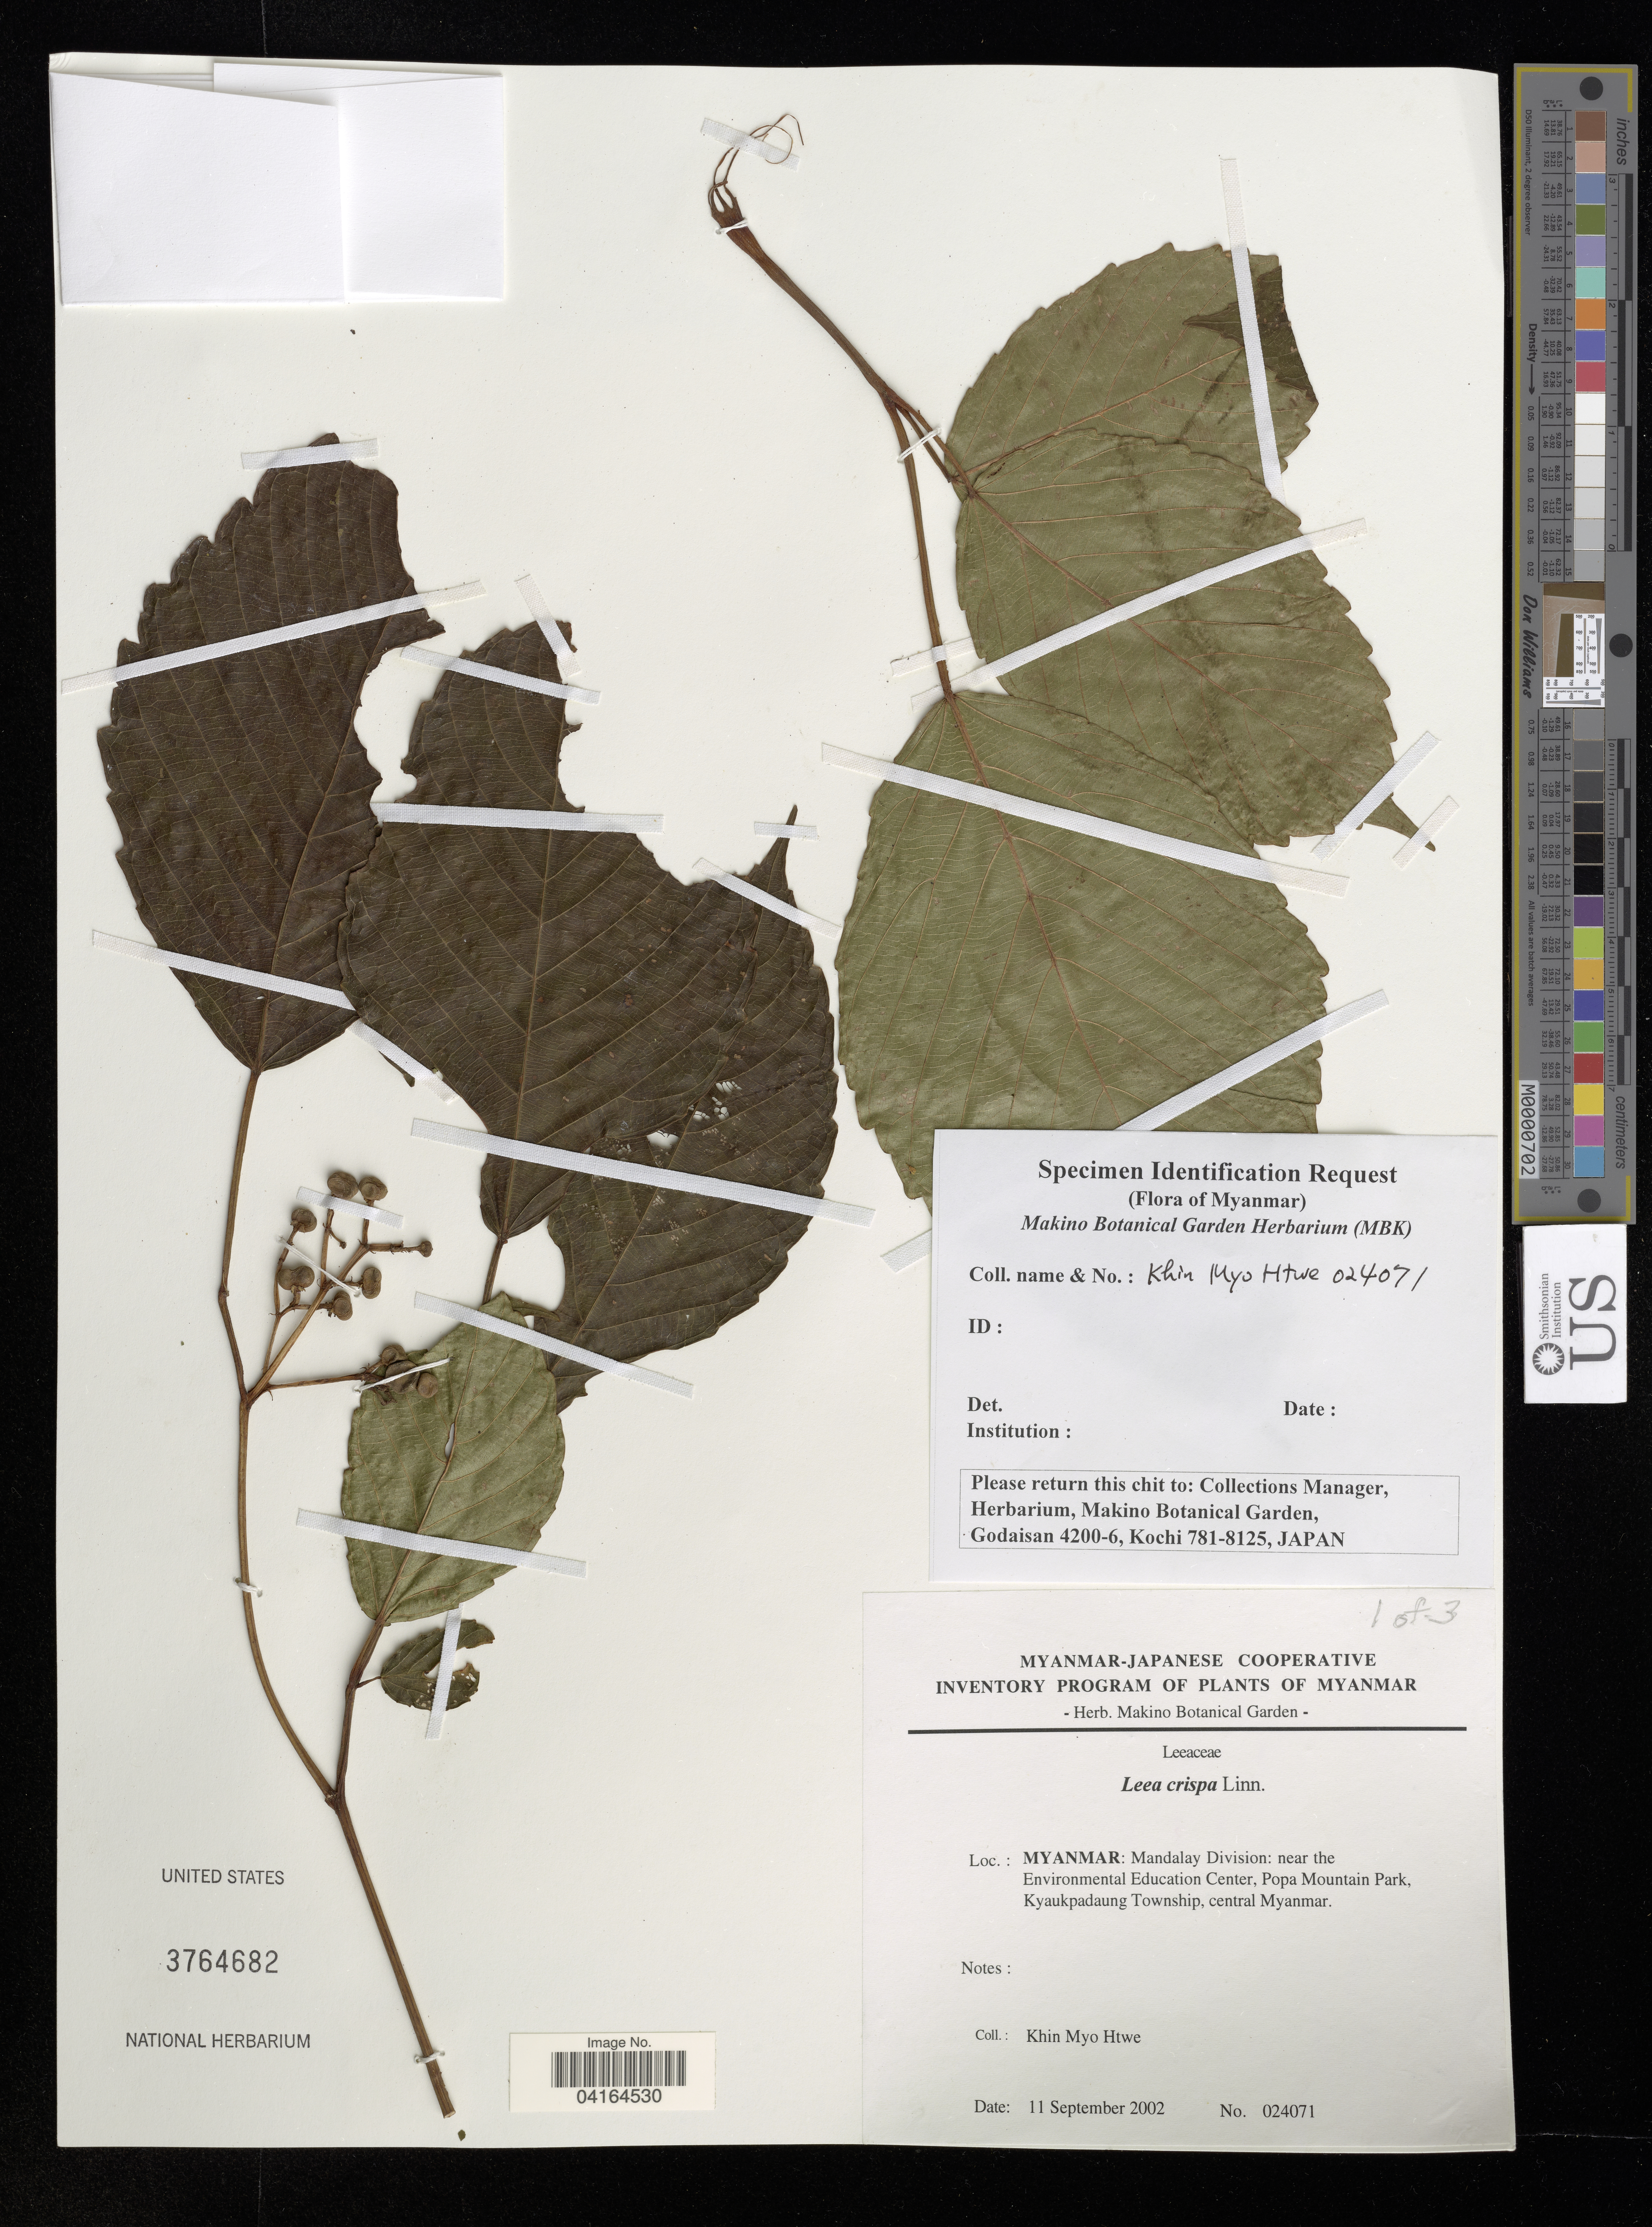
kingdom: Plantae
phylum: Tracheophyta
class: Magnoliopsida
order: Vitales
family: Vitaceae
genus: Leea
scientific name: Leea crispa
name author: L.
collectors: K. Htwe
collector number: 024071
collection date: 2002-09-11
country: Myanmar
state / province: Mandalay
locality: Mandalay Division: near the Environmental Education Center, Popa Mountain Park, Kyaukpadaung Township, central Myanmar.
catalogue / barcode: US 3764682